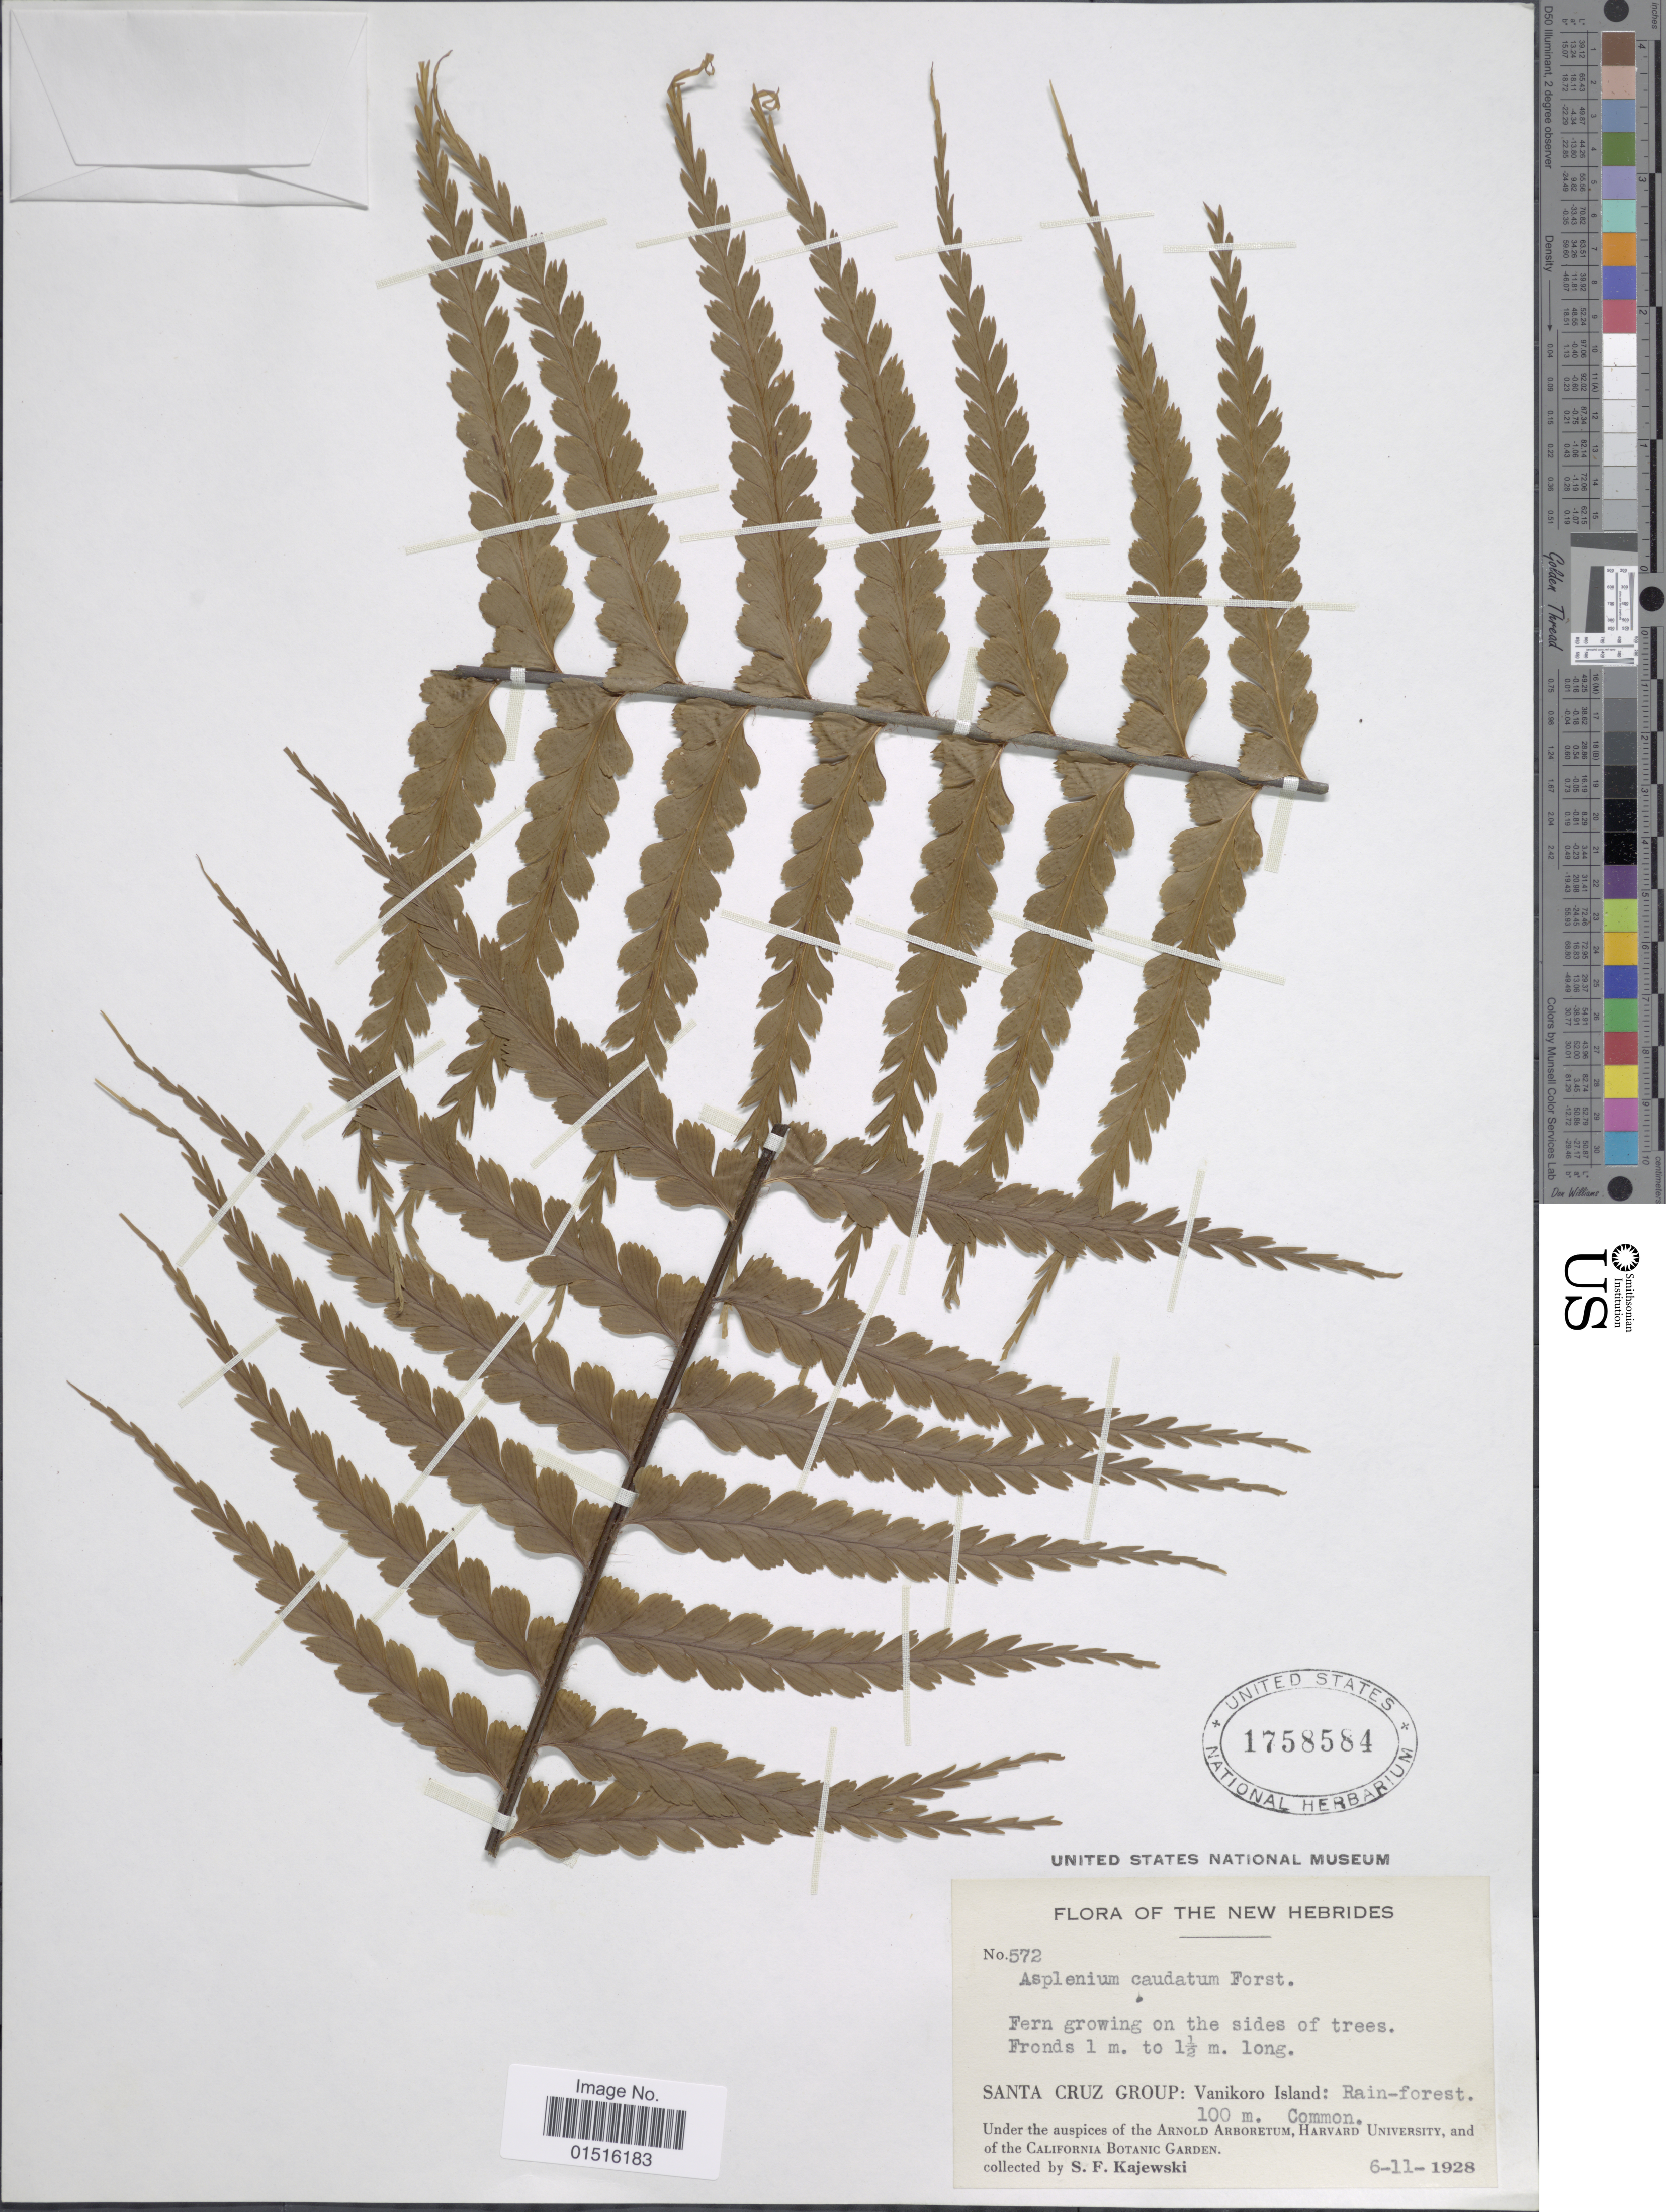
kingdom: Plantae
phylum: Tracheophyta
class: Polypodiopsida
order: Polypodiales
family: Aspleniaceae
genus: Asplenium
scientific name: Asplenium truncatum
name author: Blume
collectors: S. Kajewski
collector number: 572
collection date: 1928-11-06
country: Vanuatu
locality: The New Hebrides, Santa Cruz Group: Vanikoro Island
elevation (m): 100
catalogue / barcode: US 1758584